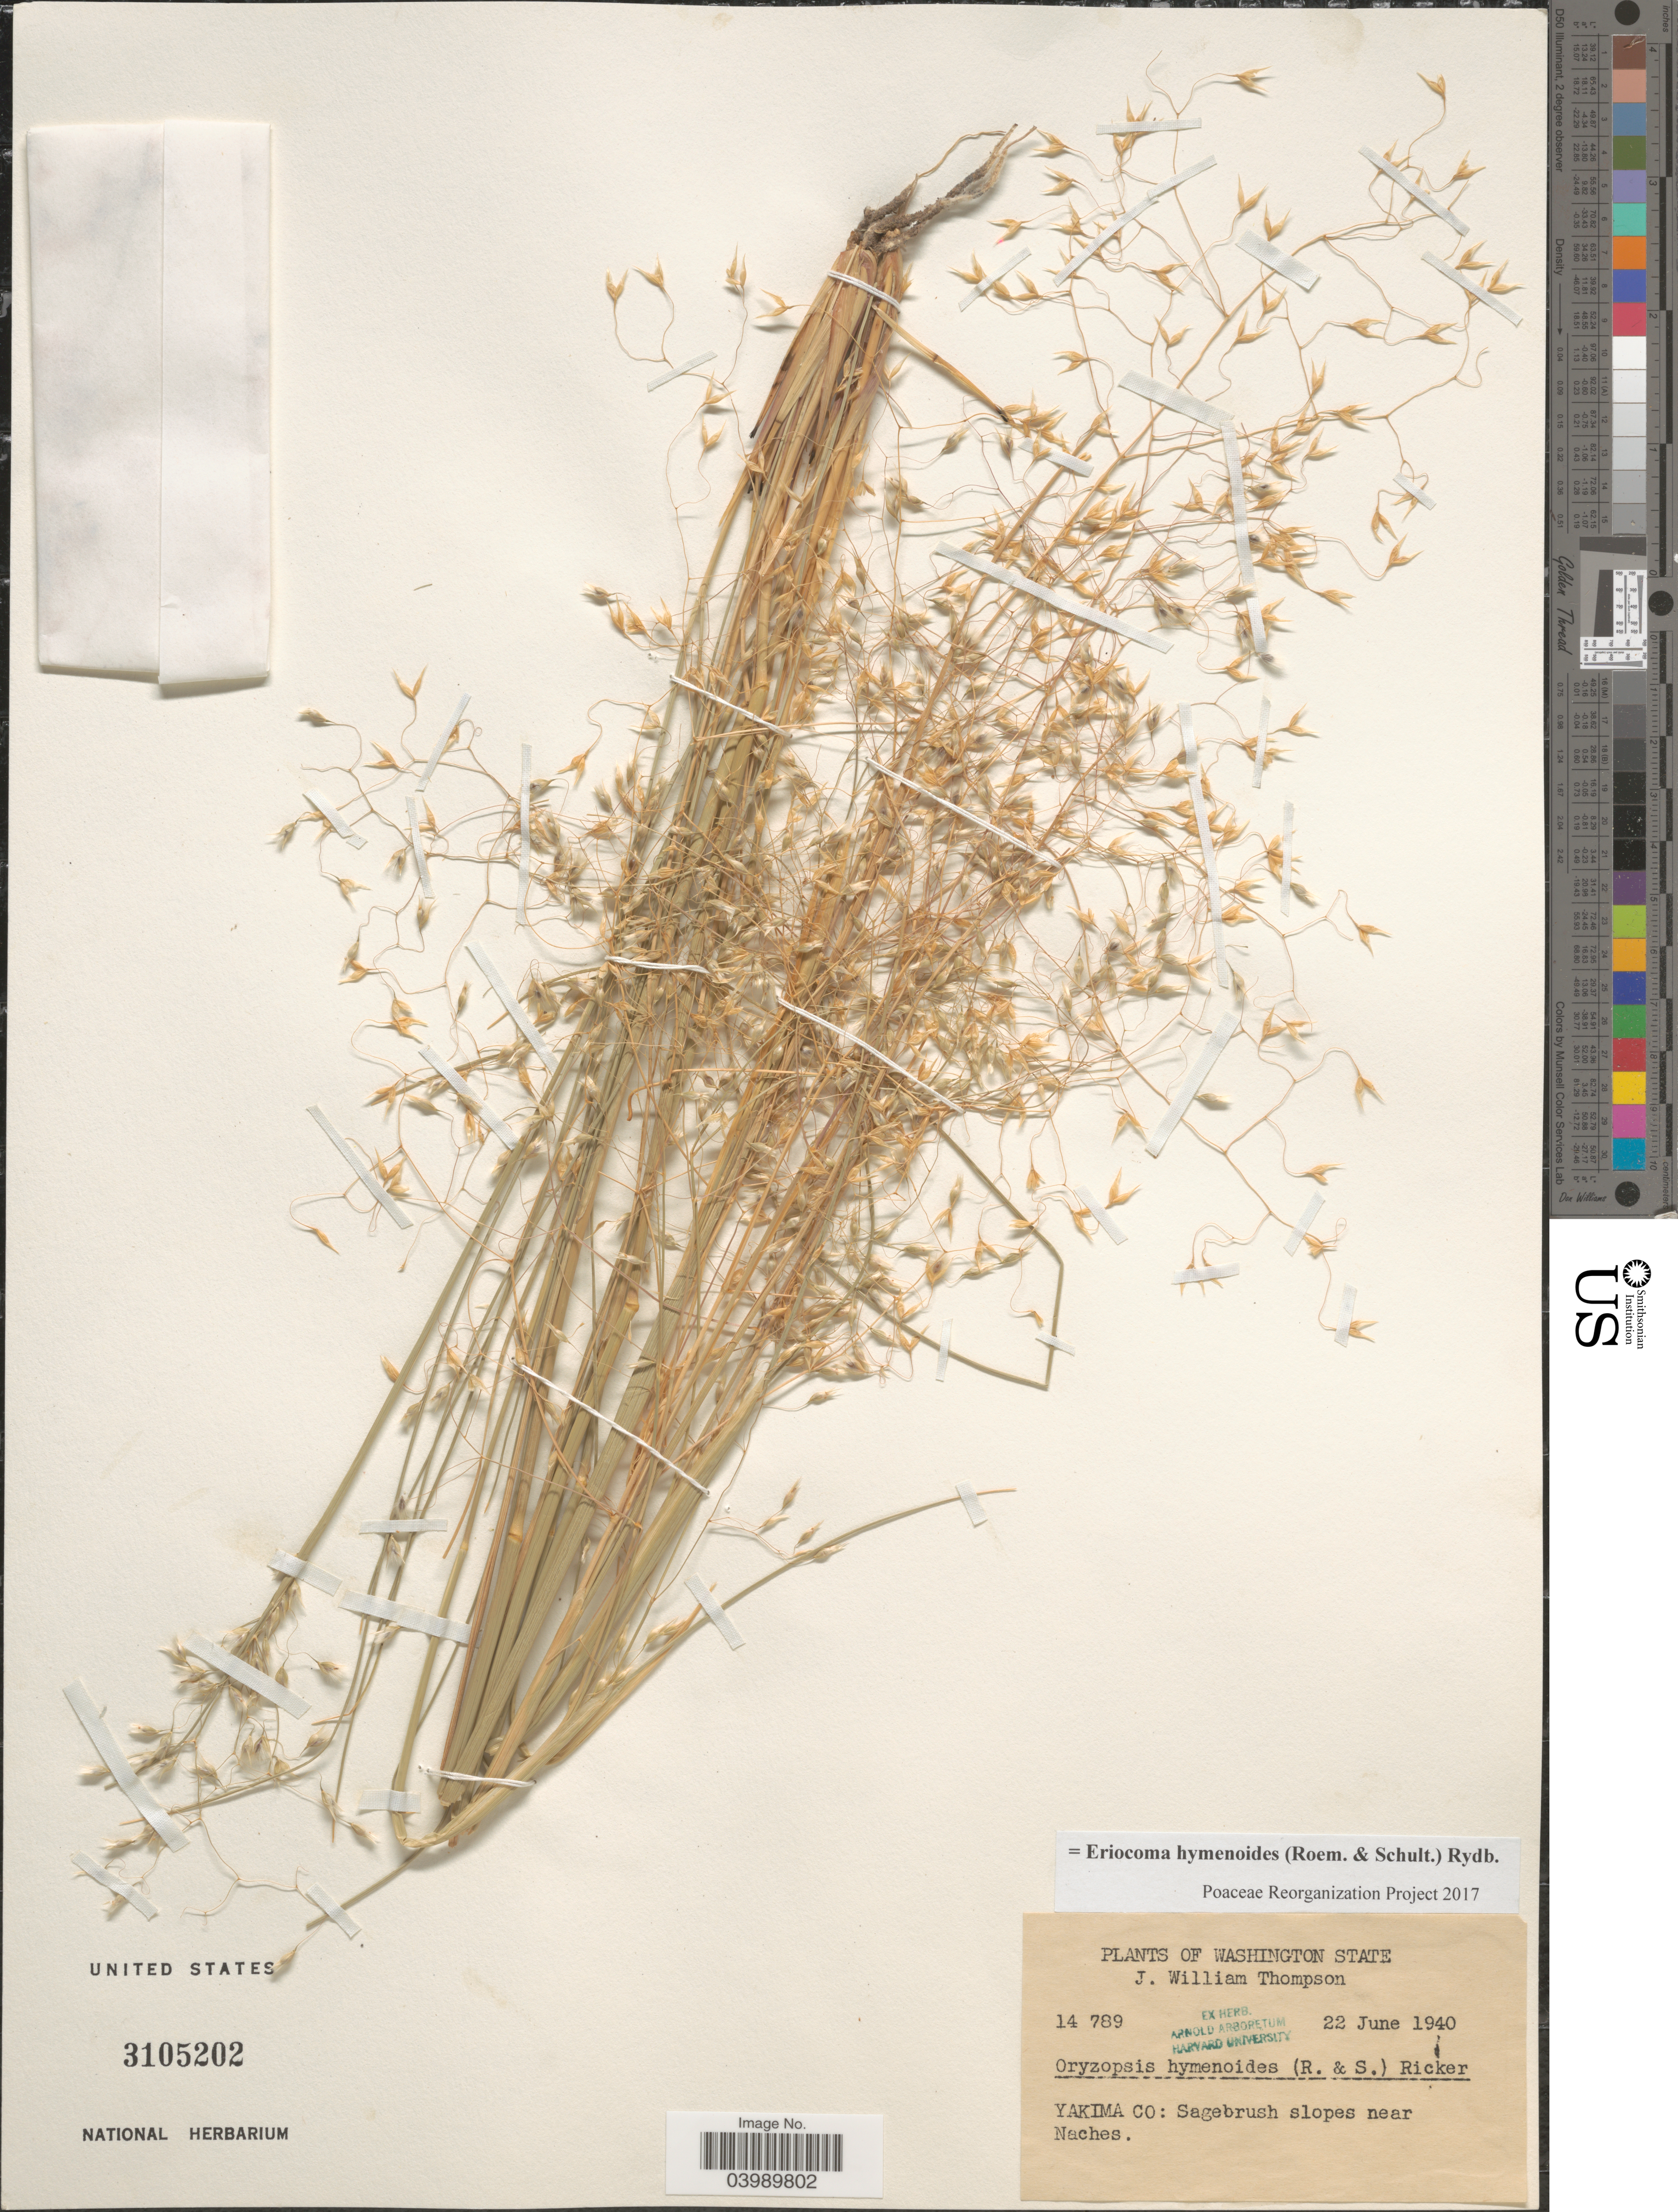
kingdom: Plantae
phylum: Tracheophyta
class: Liliopsida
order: Poales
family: Poaceae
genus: Eriocoma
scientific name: Eriocoma hymenoides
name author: (Roem. & Schult.) Rydb.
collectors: J. W. Thompson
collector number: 14789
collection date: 1940-06-22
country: United States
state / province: Washington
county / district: Yakima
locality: Yakima Co: Sagebrush slopes near Naches.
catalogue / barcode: US 3105202